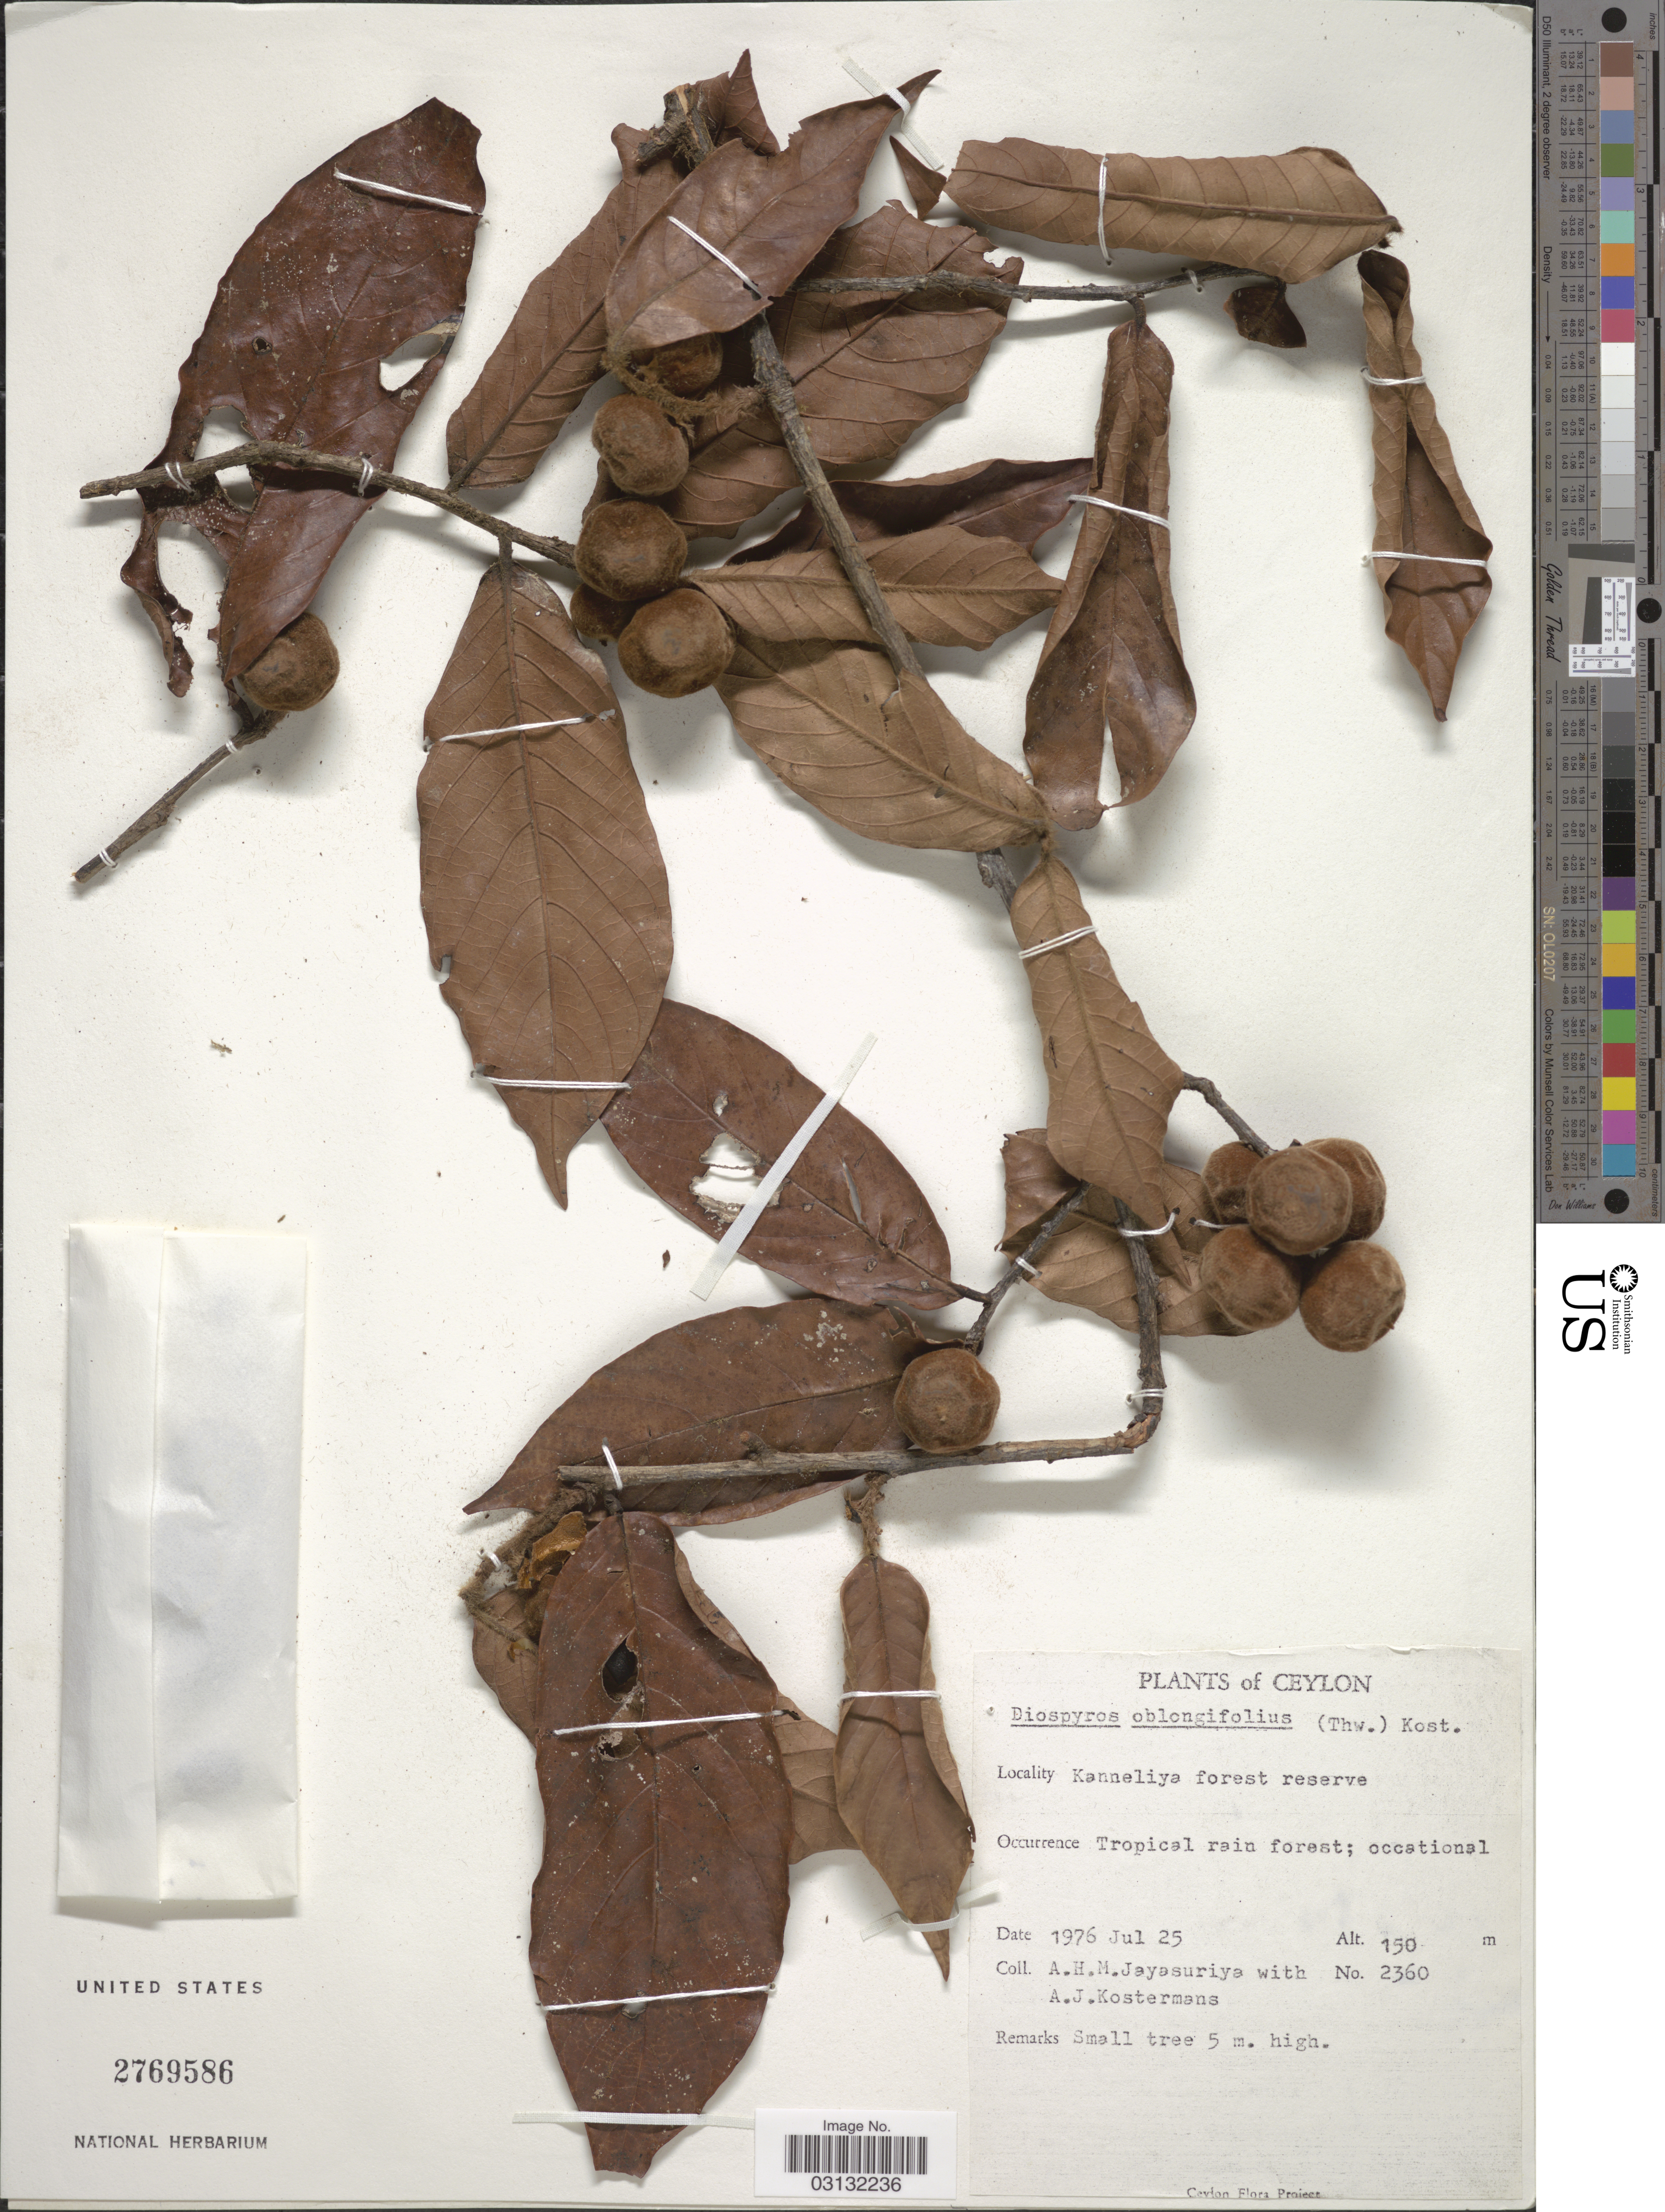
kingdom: Plantae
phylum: Tracheophyta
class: Magnoliopsida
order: Ericales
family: Ebenaceae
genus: Diospyros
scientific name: Diospyros oblongifolia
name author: (Thwaites) Kosterm.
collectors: A. H. Jayasuriya & A. J. G. Kostermans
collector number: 2360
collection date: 1976-07-25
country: Sri Lanka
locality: Ceylon. Kanneliya forest reserve.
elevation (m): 150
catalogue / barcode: US 2769586